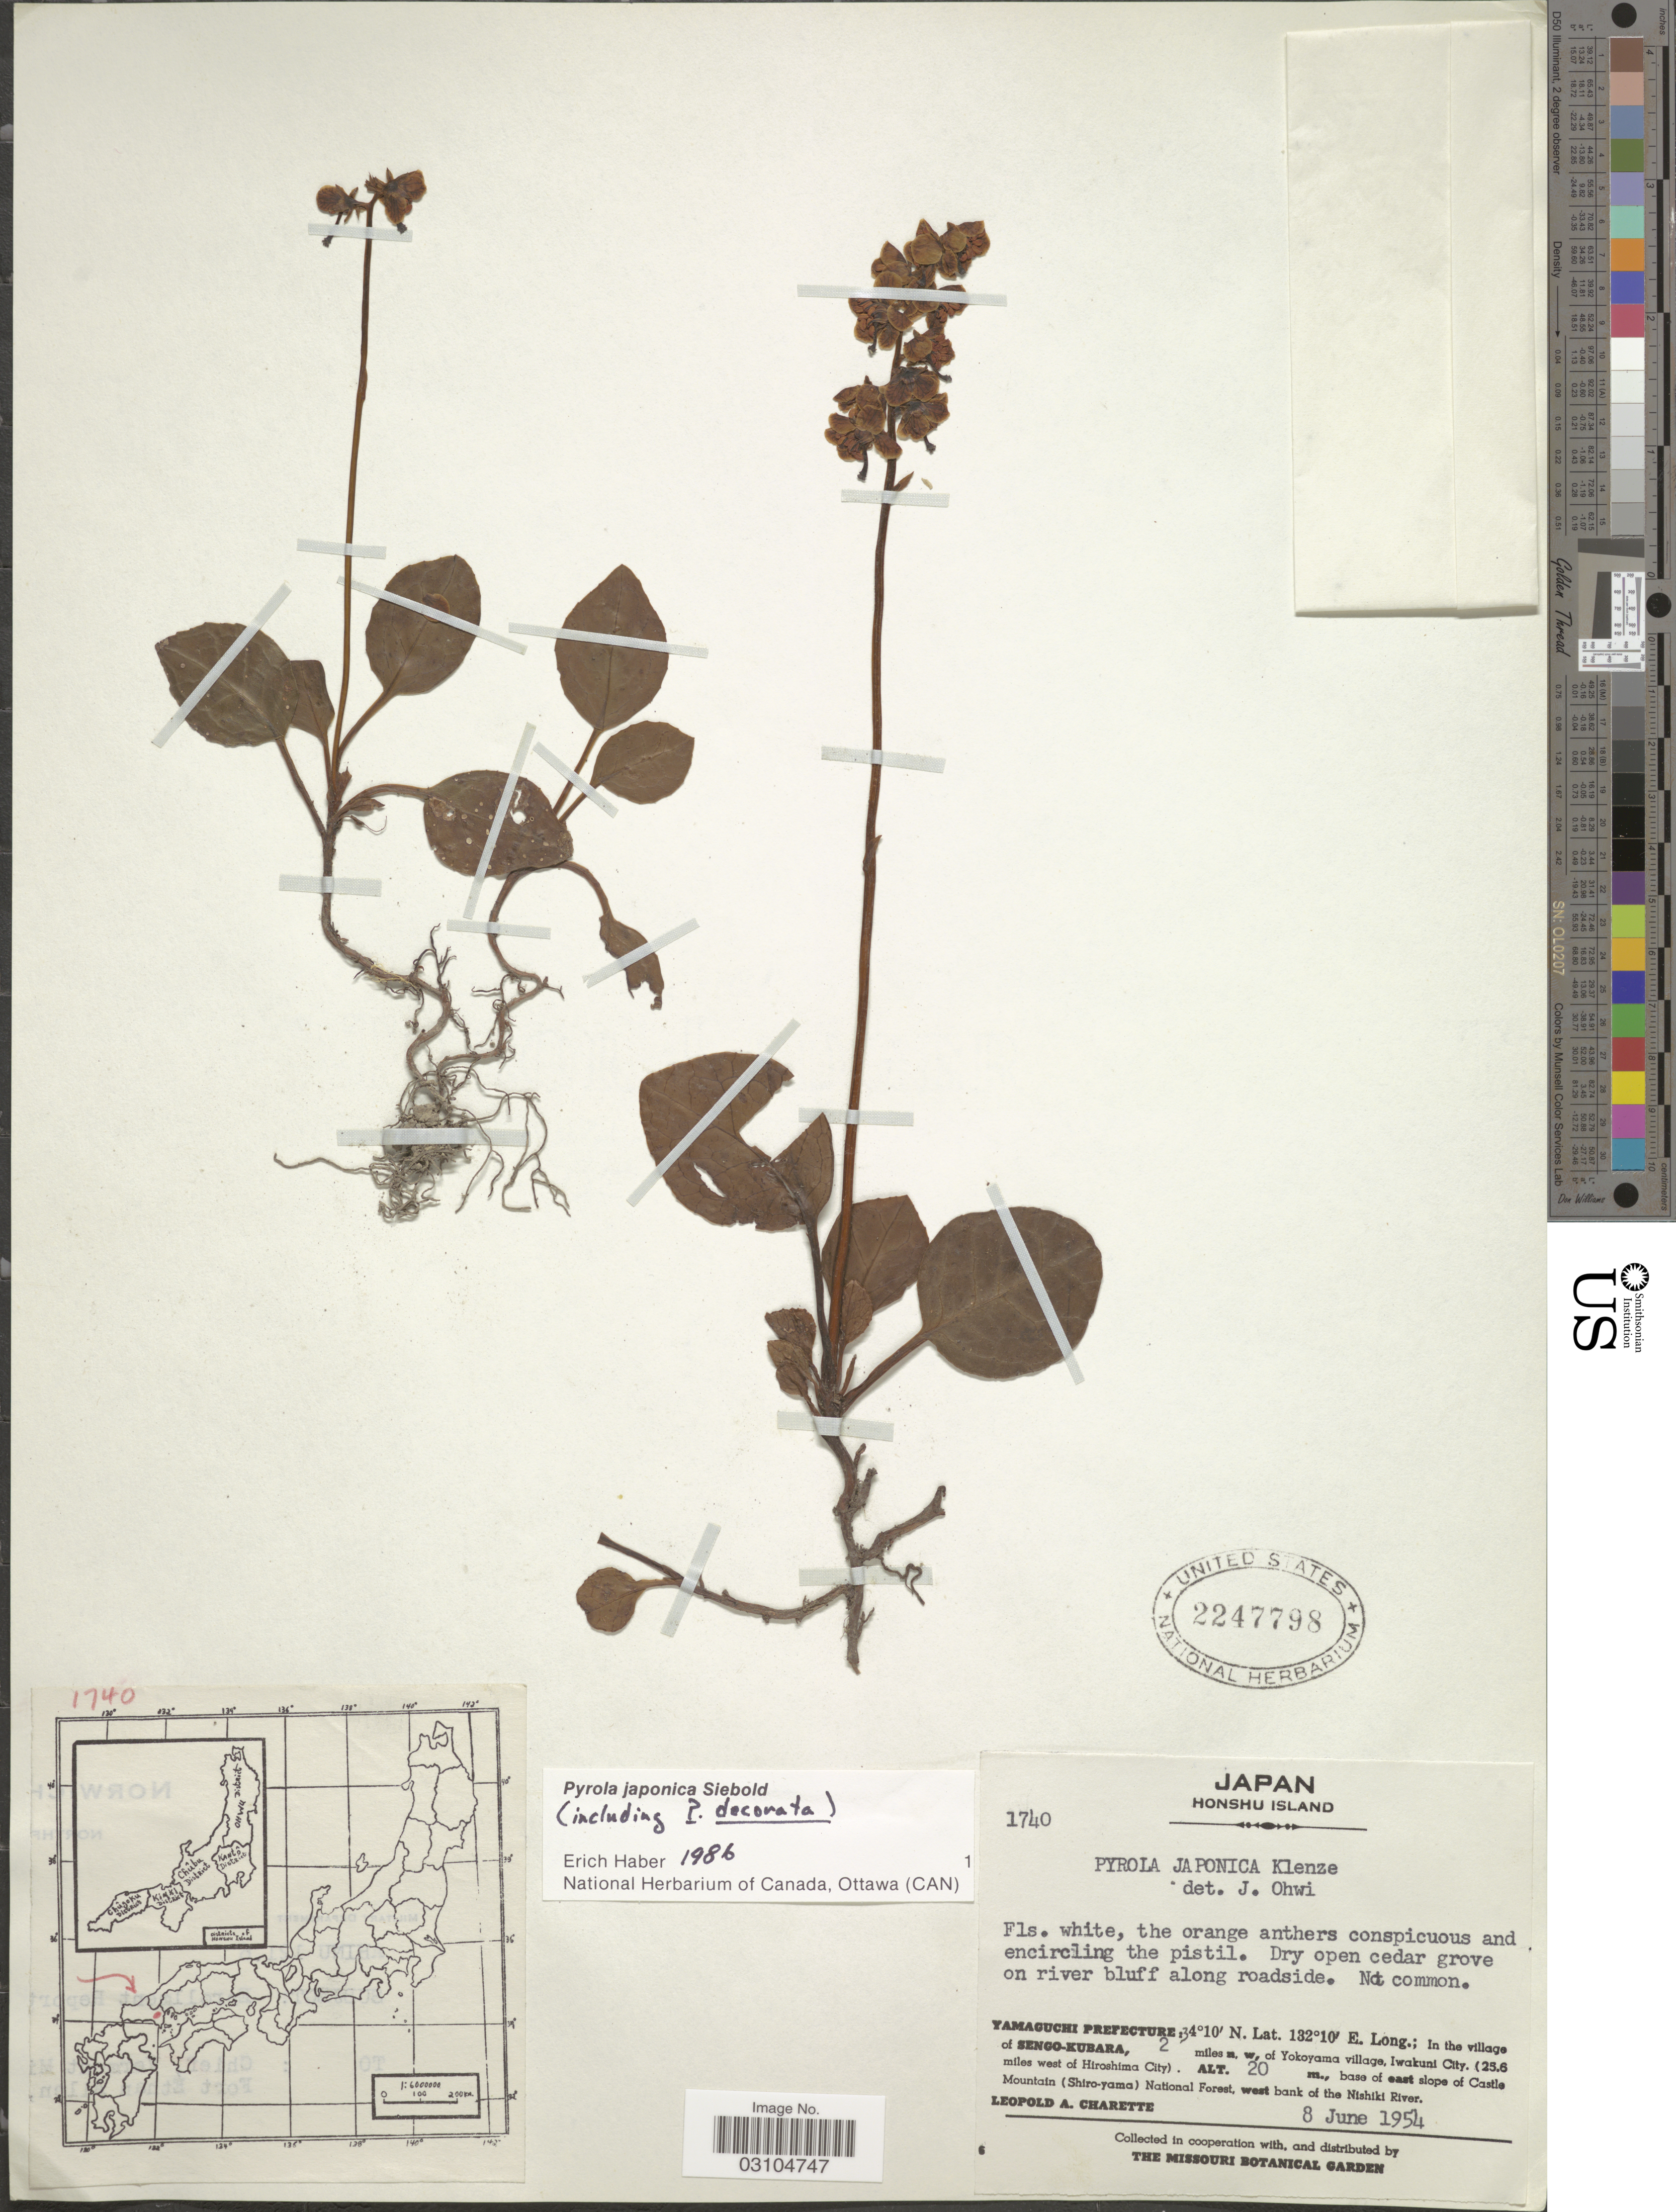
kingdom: Plantae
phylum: Tracheophyta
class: Magnoliopsida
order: Ericales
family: Ericaceae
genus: Pyrola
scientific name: Pyrola japonica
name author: Klenze ex Alef.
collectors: L. A. Charette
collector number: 1740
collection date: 1954-06-08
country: Japan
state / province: Yamaguti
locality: Honshu Island. Yamaguchi Prefecture. In the village of Sengo-Kubara, 2 miles n, w. of Yokoyama village, Iwakuni City. (25.6 miles west of Hiroshima City)., base of east slope of Castle Mountain (Shir-yama) National Forest, west bank of the Nishiki River.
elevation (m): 20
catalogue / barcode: US 2247798